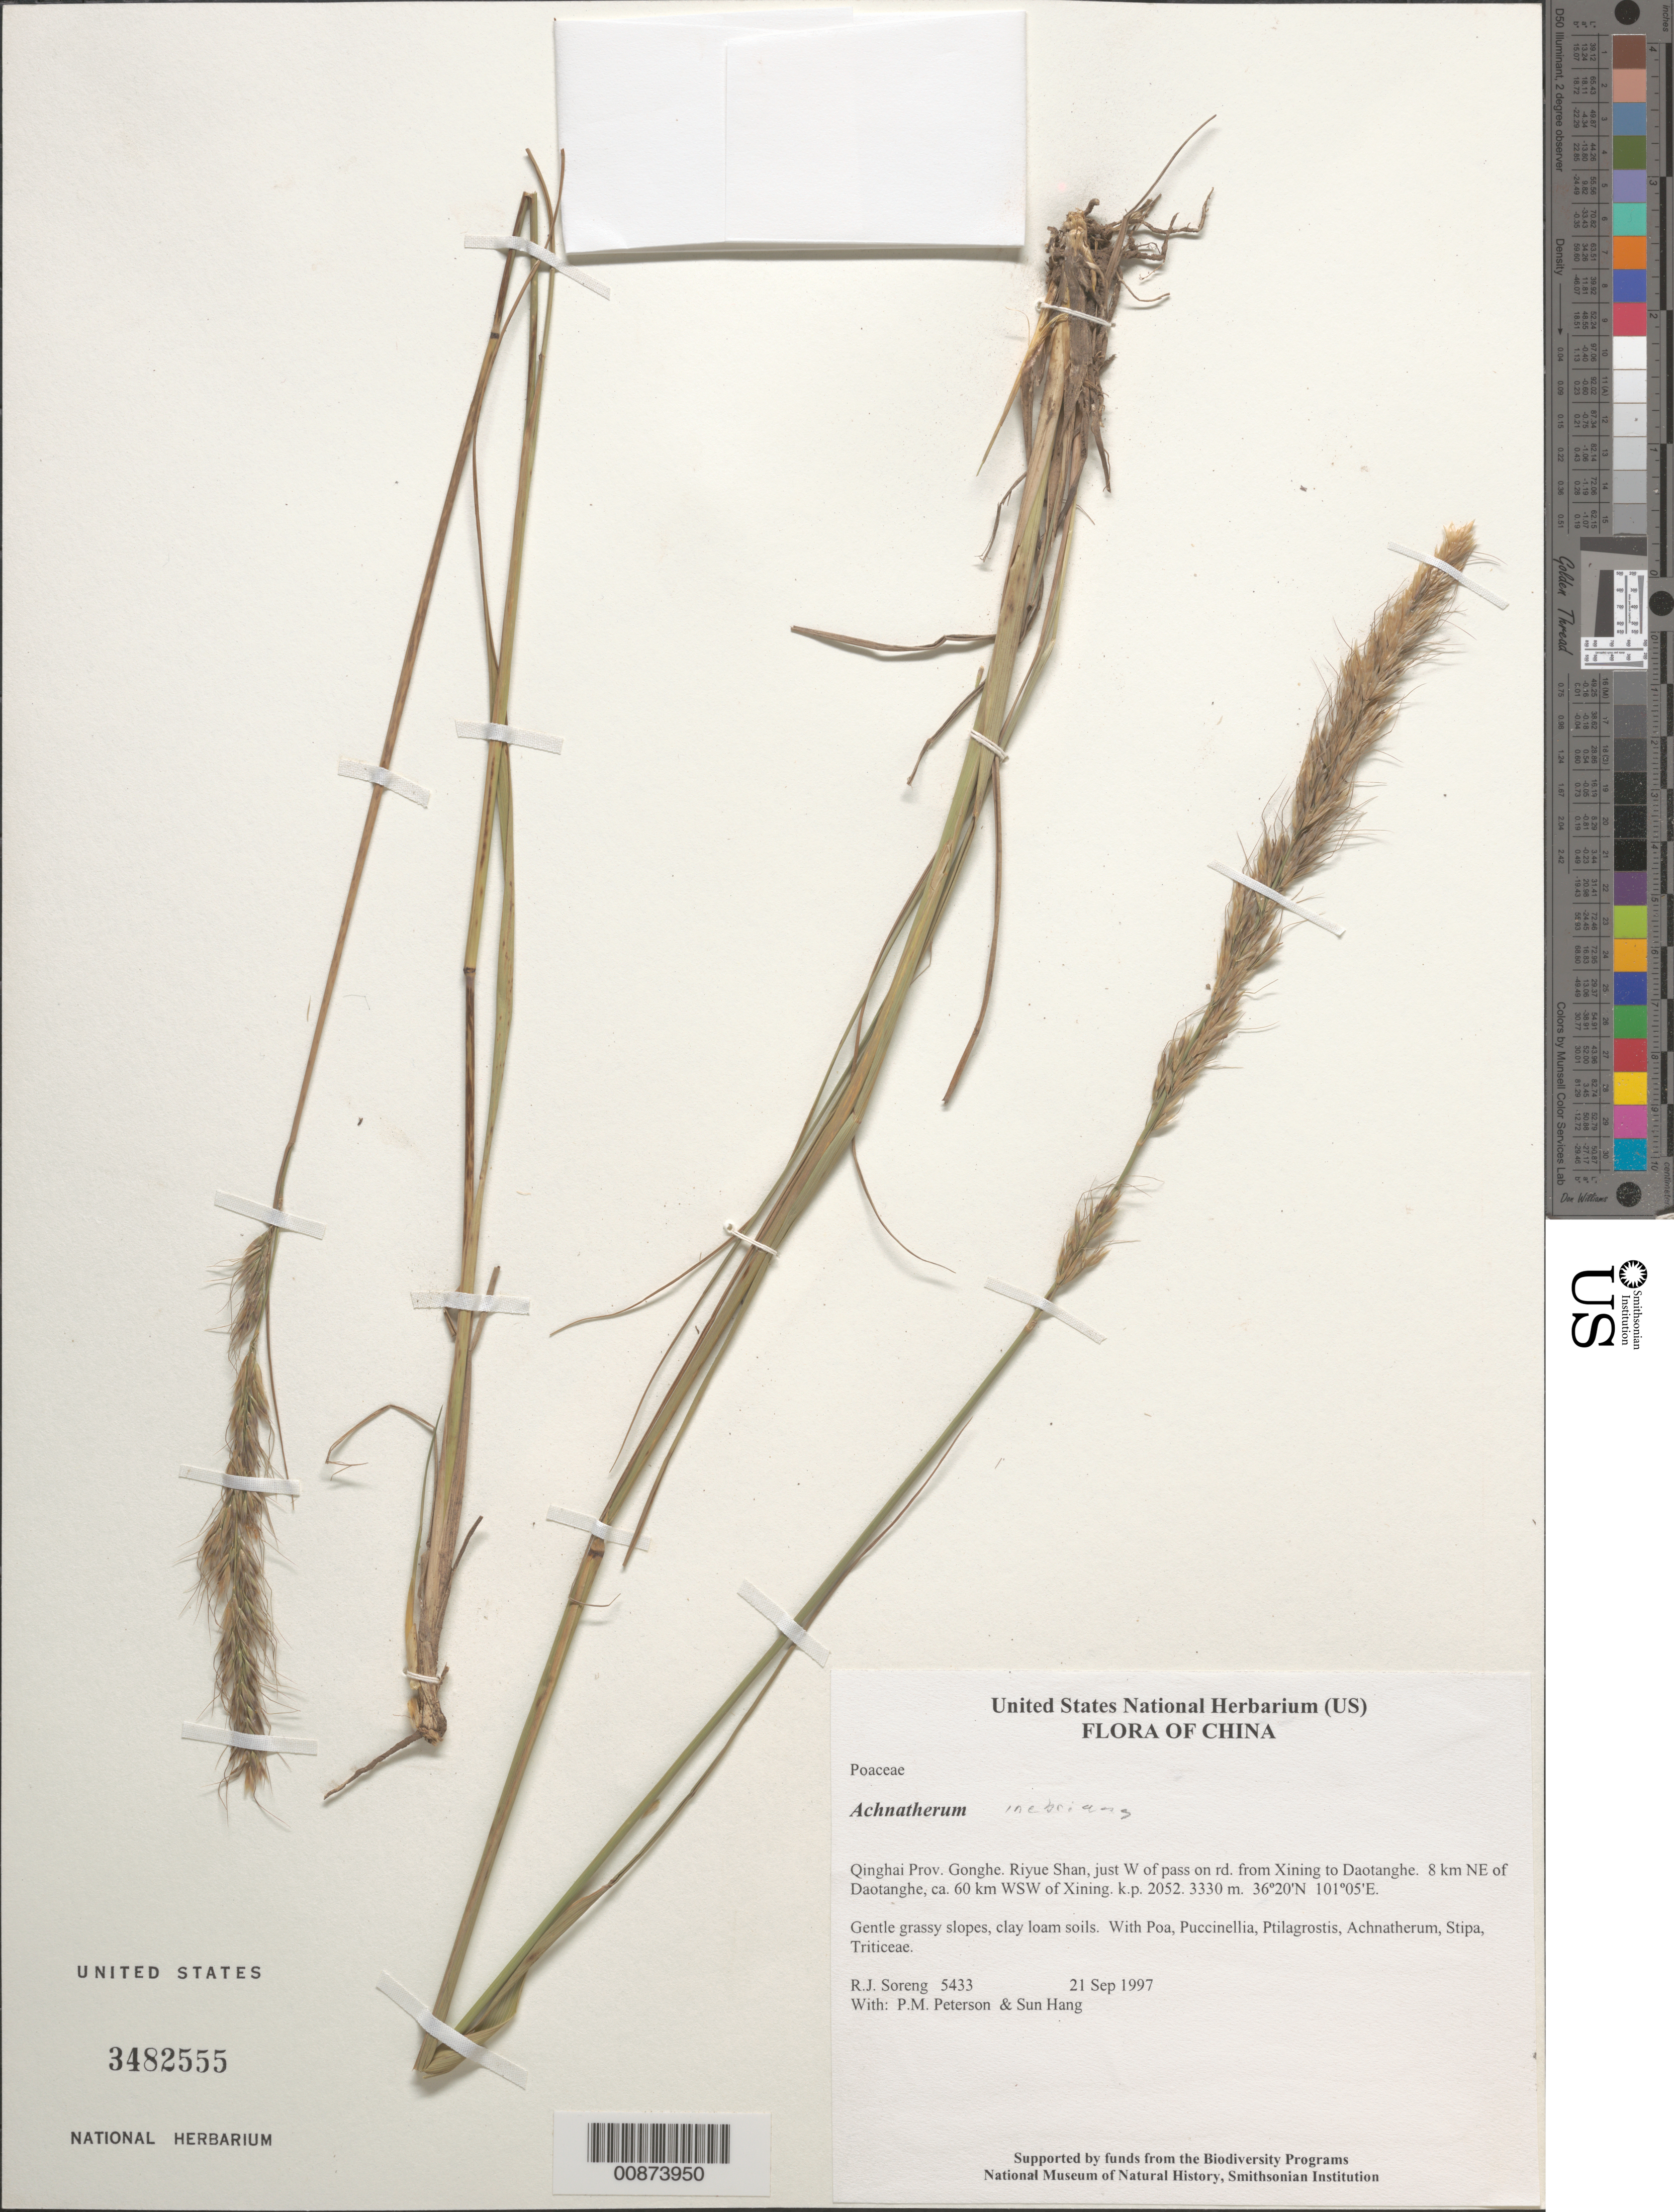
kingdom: Plantae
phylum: Tracheophyta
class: Liliopsida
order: Poales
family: Poaceae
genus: Achnatherum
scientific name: Achnatherum inebrians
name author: (Hance) Keng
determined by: Soreng, Robert J., Research Associate (BOT), Smithsonian Institution - National Museum of Natural History (UNITED STATES)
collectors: R. J. Soreng, P. M. Peterson & Sun Hang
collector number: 5433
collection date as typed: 21 Sep 1997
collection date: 1997-09-21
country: China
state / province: Qinghai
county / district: Gonghe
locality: Riyue Shan, just W of pass on rd. from Xining to Daotanghe. 8 km NE of Daotanghe, ca. 60 km WSW of Xining. k.p. 2052.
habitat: Gentle grassy slopes, clay loam soils. With Poa, Puccinellia, Ptilagrostis, Achnatherum, Stipa, Triticeae.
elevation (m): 3330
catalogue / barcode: US 3482555